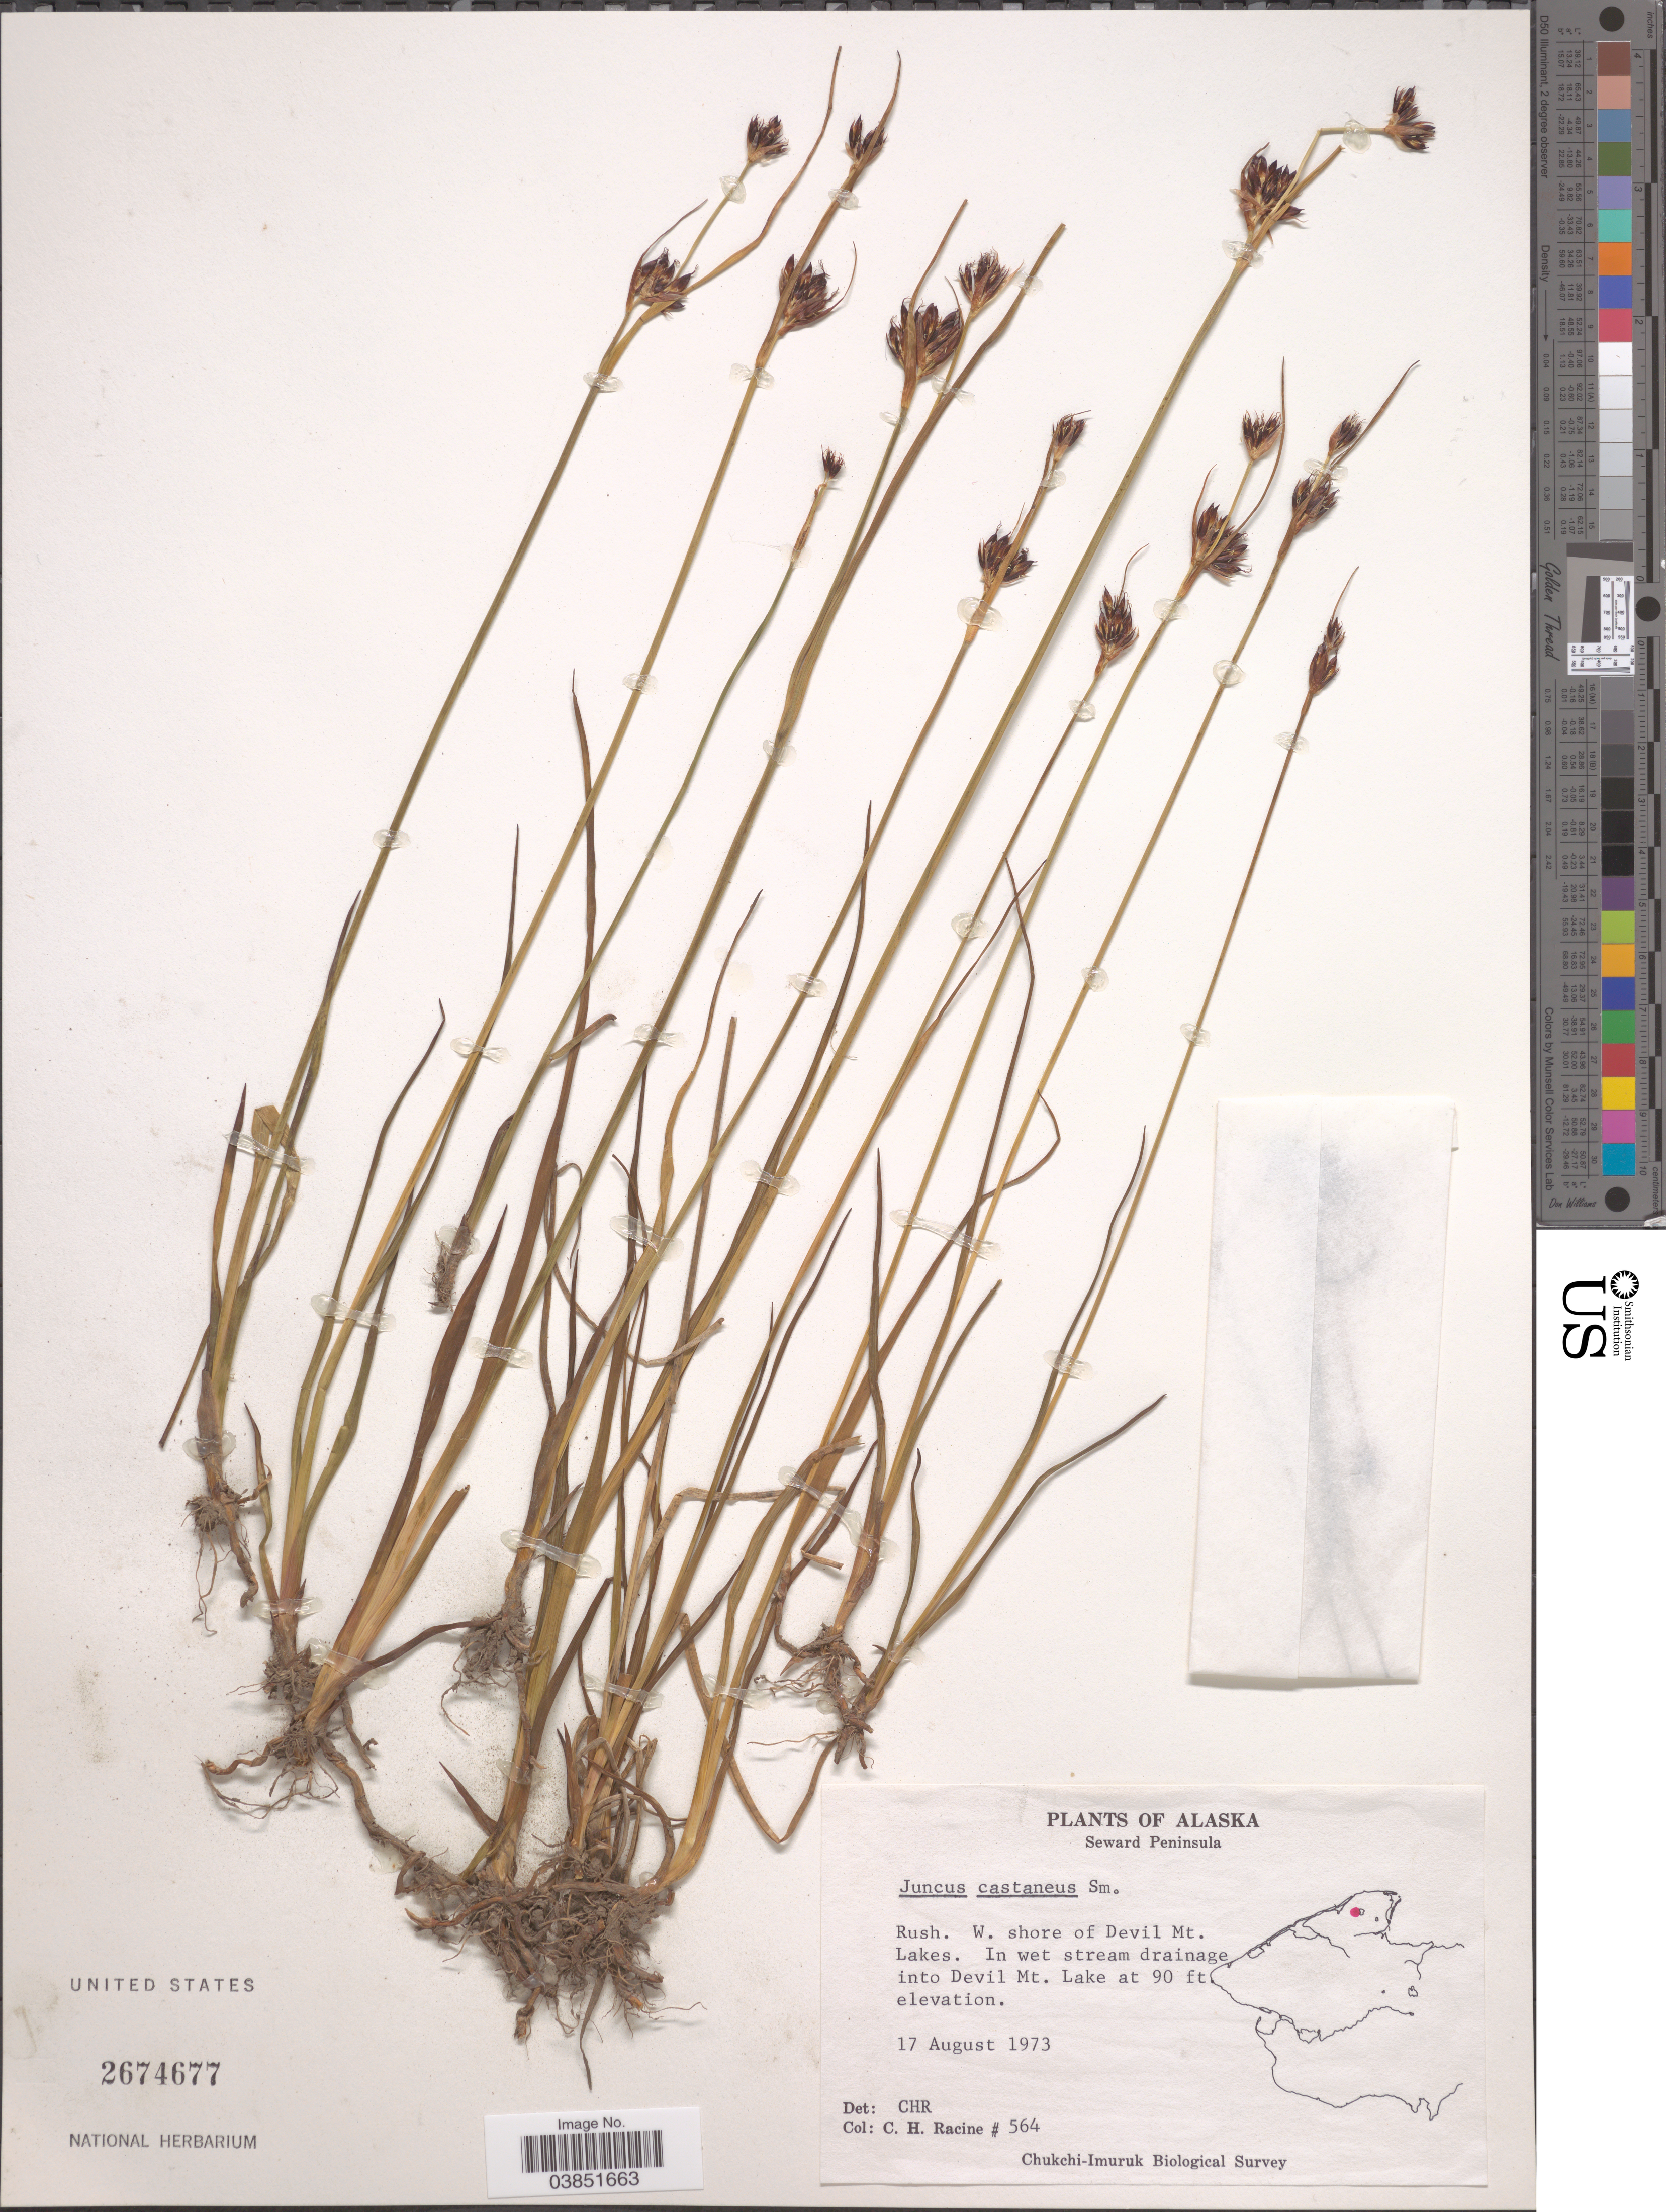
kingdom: Plantae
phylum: Tracheophyta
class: Liliopsida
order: Poales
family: Juncaceae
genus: Juncus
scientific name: Juncus castaneus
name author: Sm.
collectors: C. Racine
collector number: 564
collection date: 1973-08-17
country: United States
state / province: Alaska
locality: Seward Peninsula. W. shore of Devil Mt. Lakes. Wet stream drainage into Devil Mt. Lake.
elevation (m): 27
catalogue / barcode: US 2674677